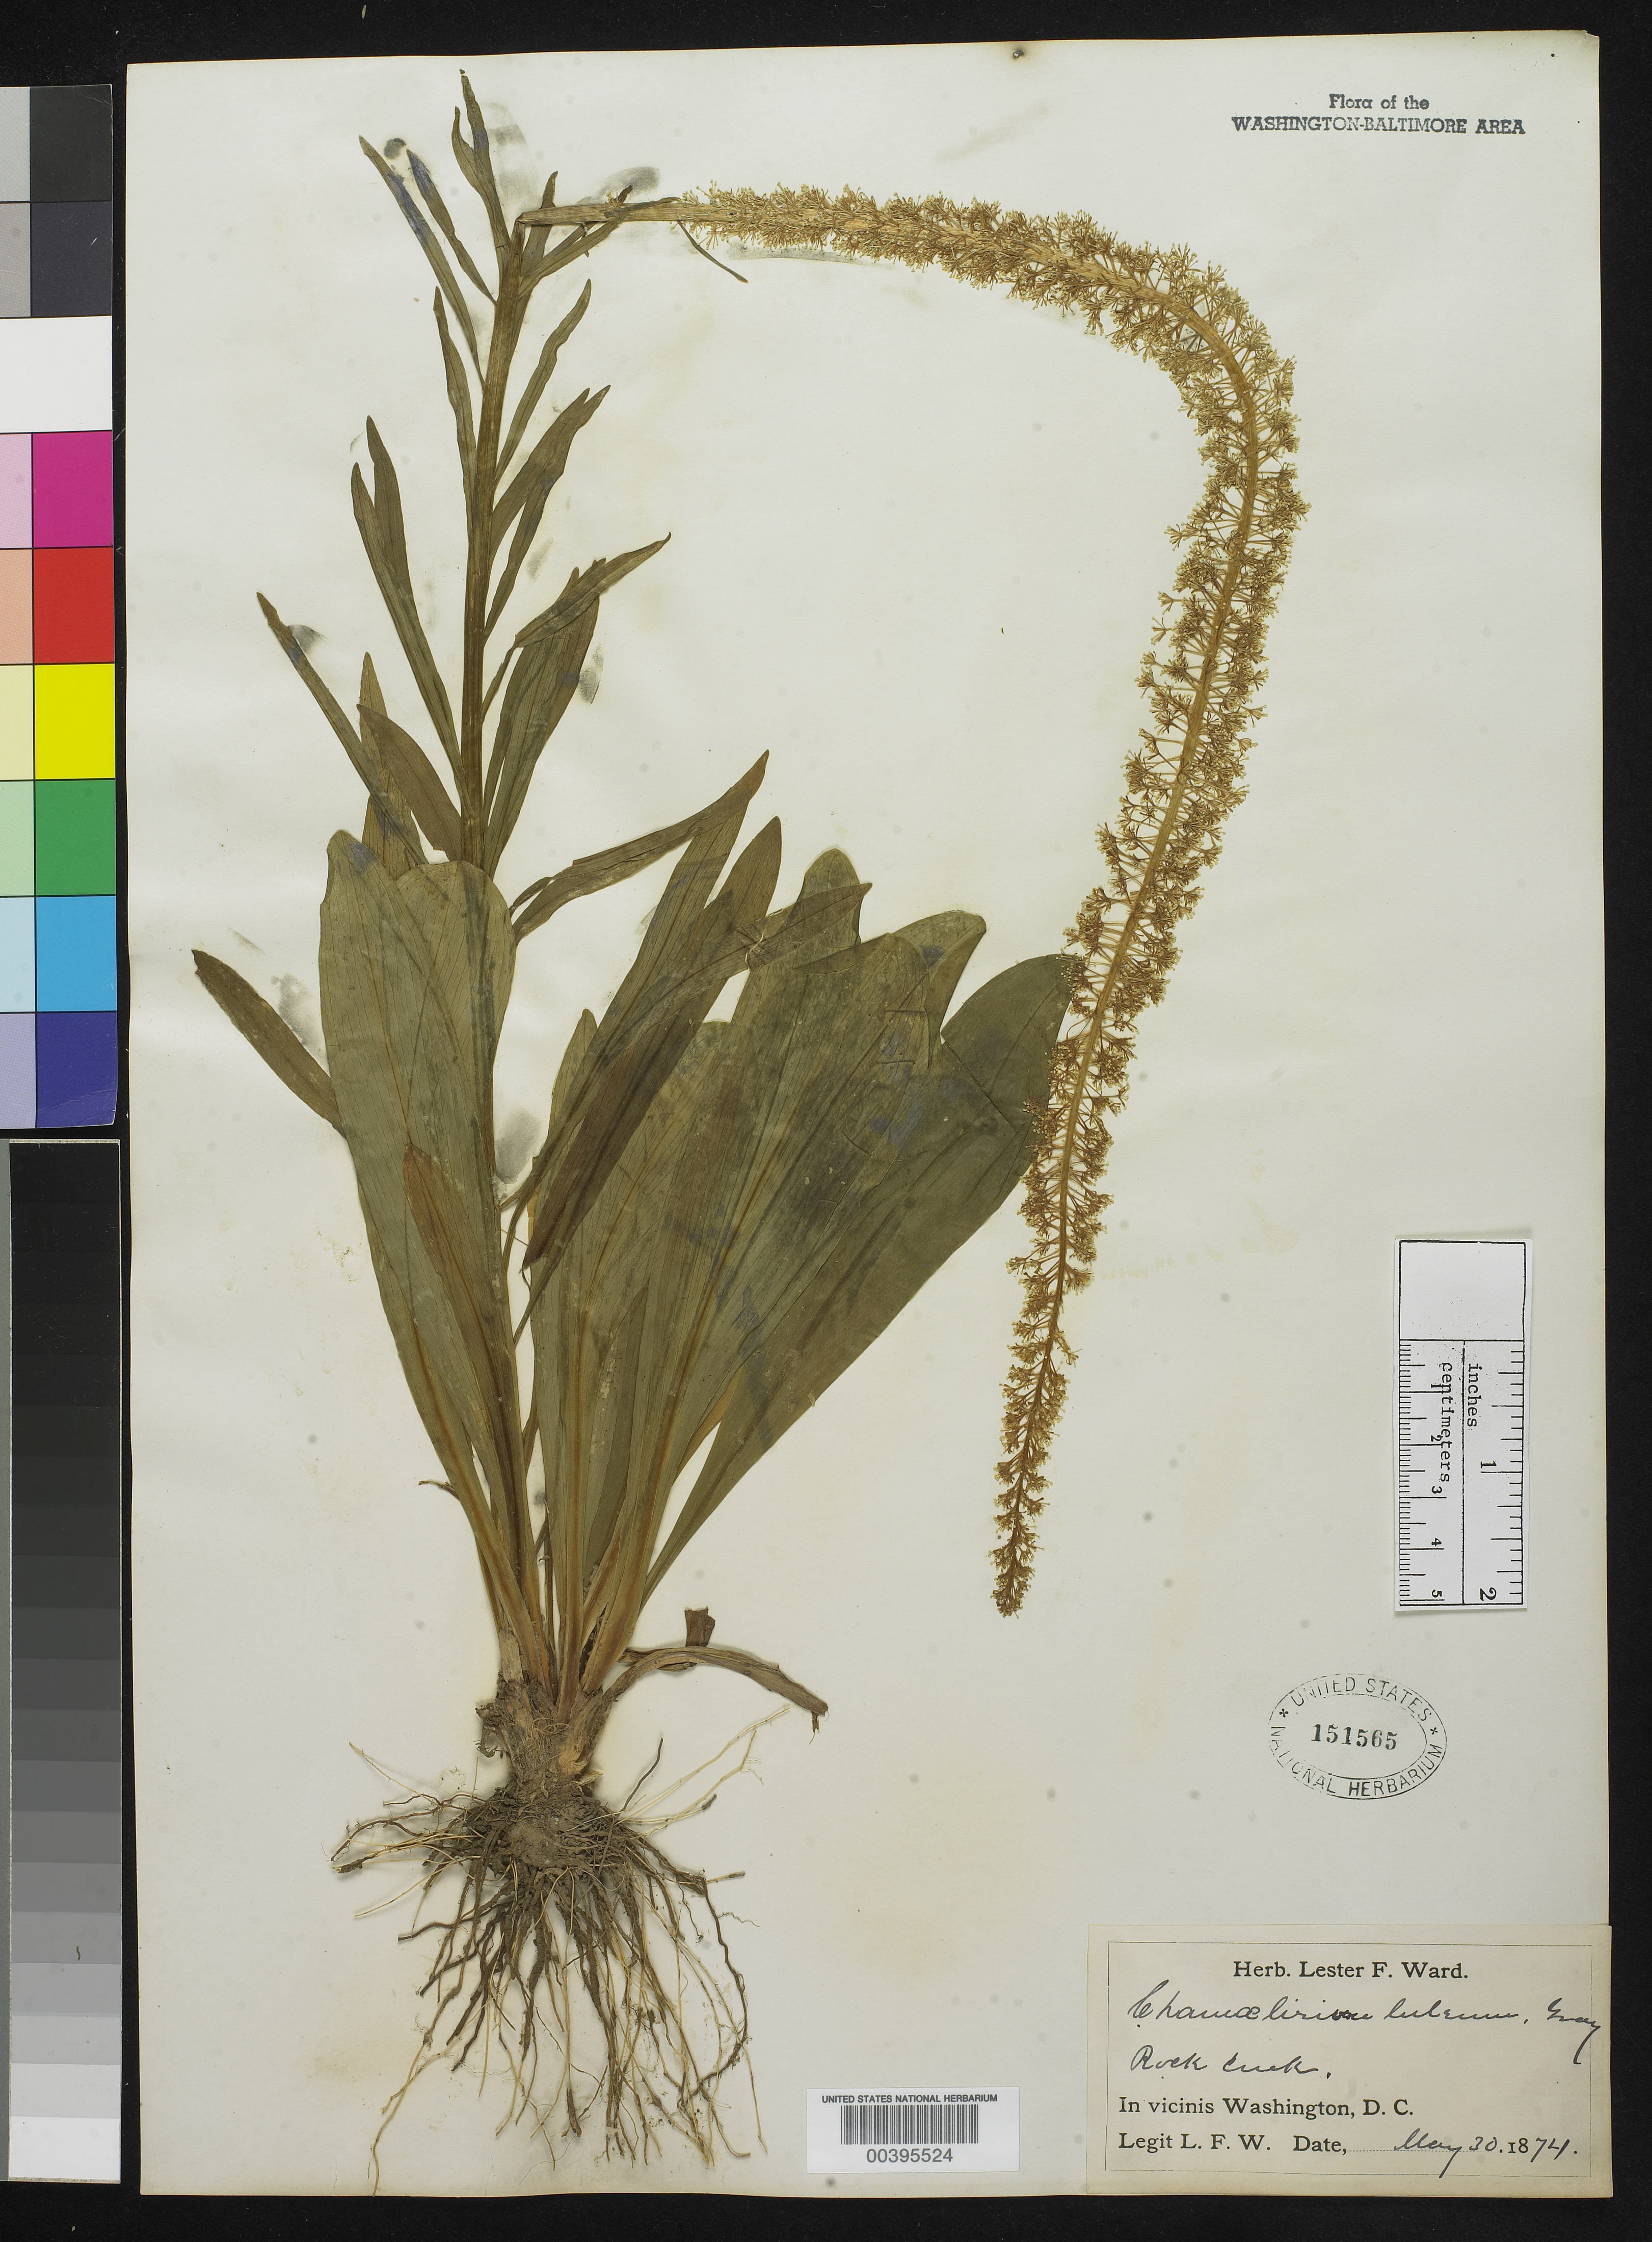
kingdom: Plantae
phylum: Tracheophyta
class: Liliopsida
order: Liliales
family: Melanthiaceae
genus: Chamaelirium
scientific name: Chamaelirium luteum var. luteum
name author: (L.) A. Gray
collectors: L. F. Ward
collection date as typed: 30 May 1874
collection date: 1874-05-30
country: United States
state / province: District of Columbia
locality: Rock Creek Rock Creek Park and vicinity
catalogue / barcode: US 151565